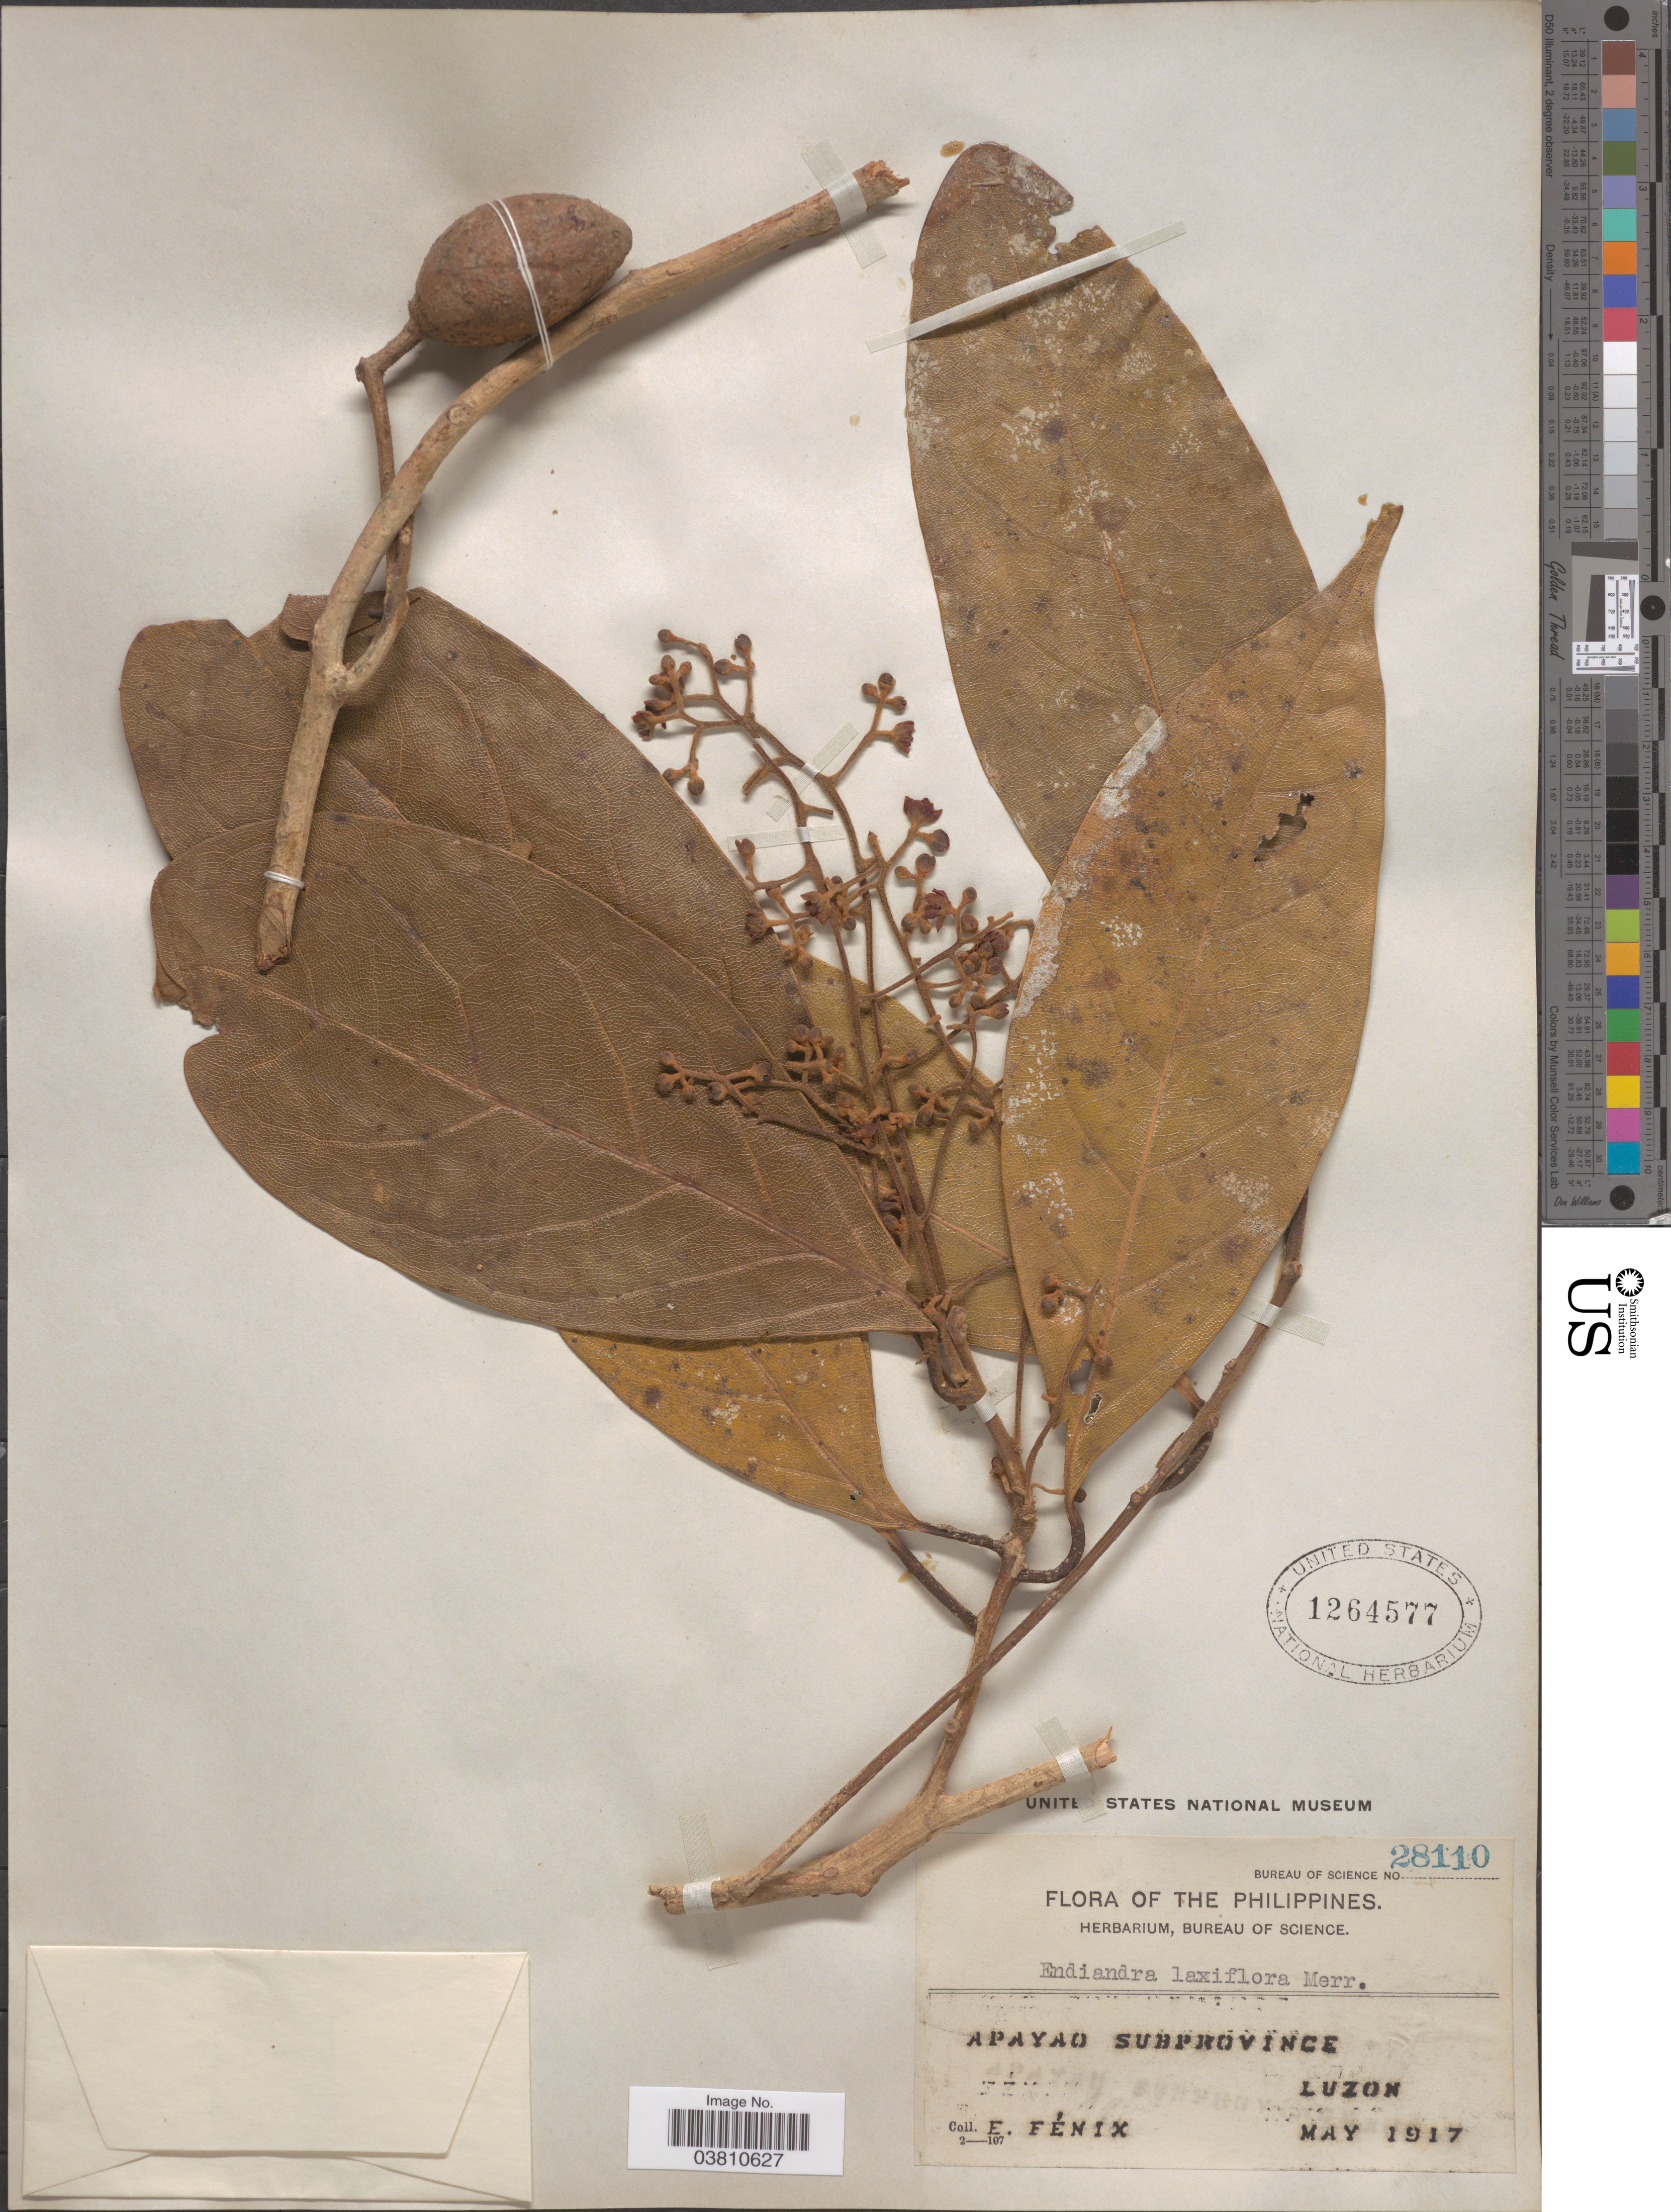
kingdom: Plantae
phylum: Tracheophyta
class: Magnoliopsida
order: Laurales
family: Lauraceae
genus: Endiandra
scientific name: Endiandra laxiflora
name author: Merr.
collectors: E. Fénix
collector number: Bureau of Science 28110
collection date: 1917-05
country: Philippines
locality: Apayao Subprovince, Luzon.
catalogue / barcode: US 1264577